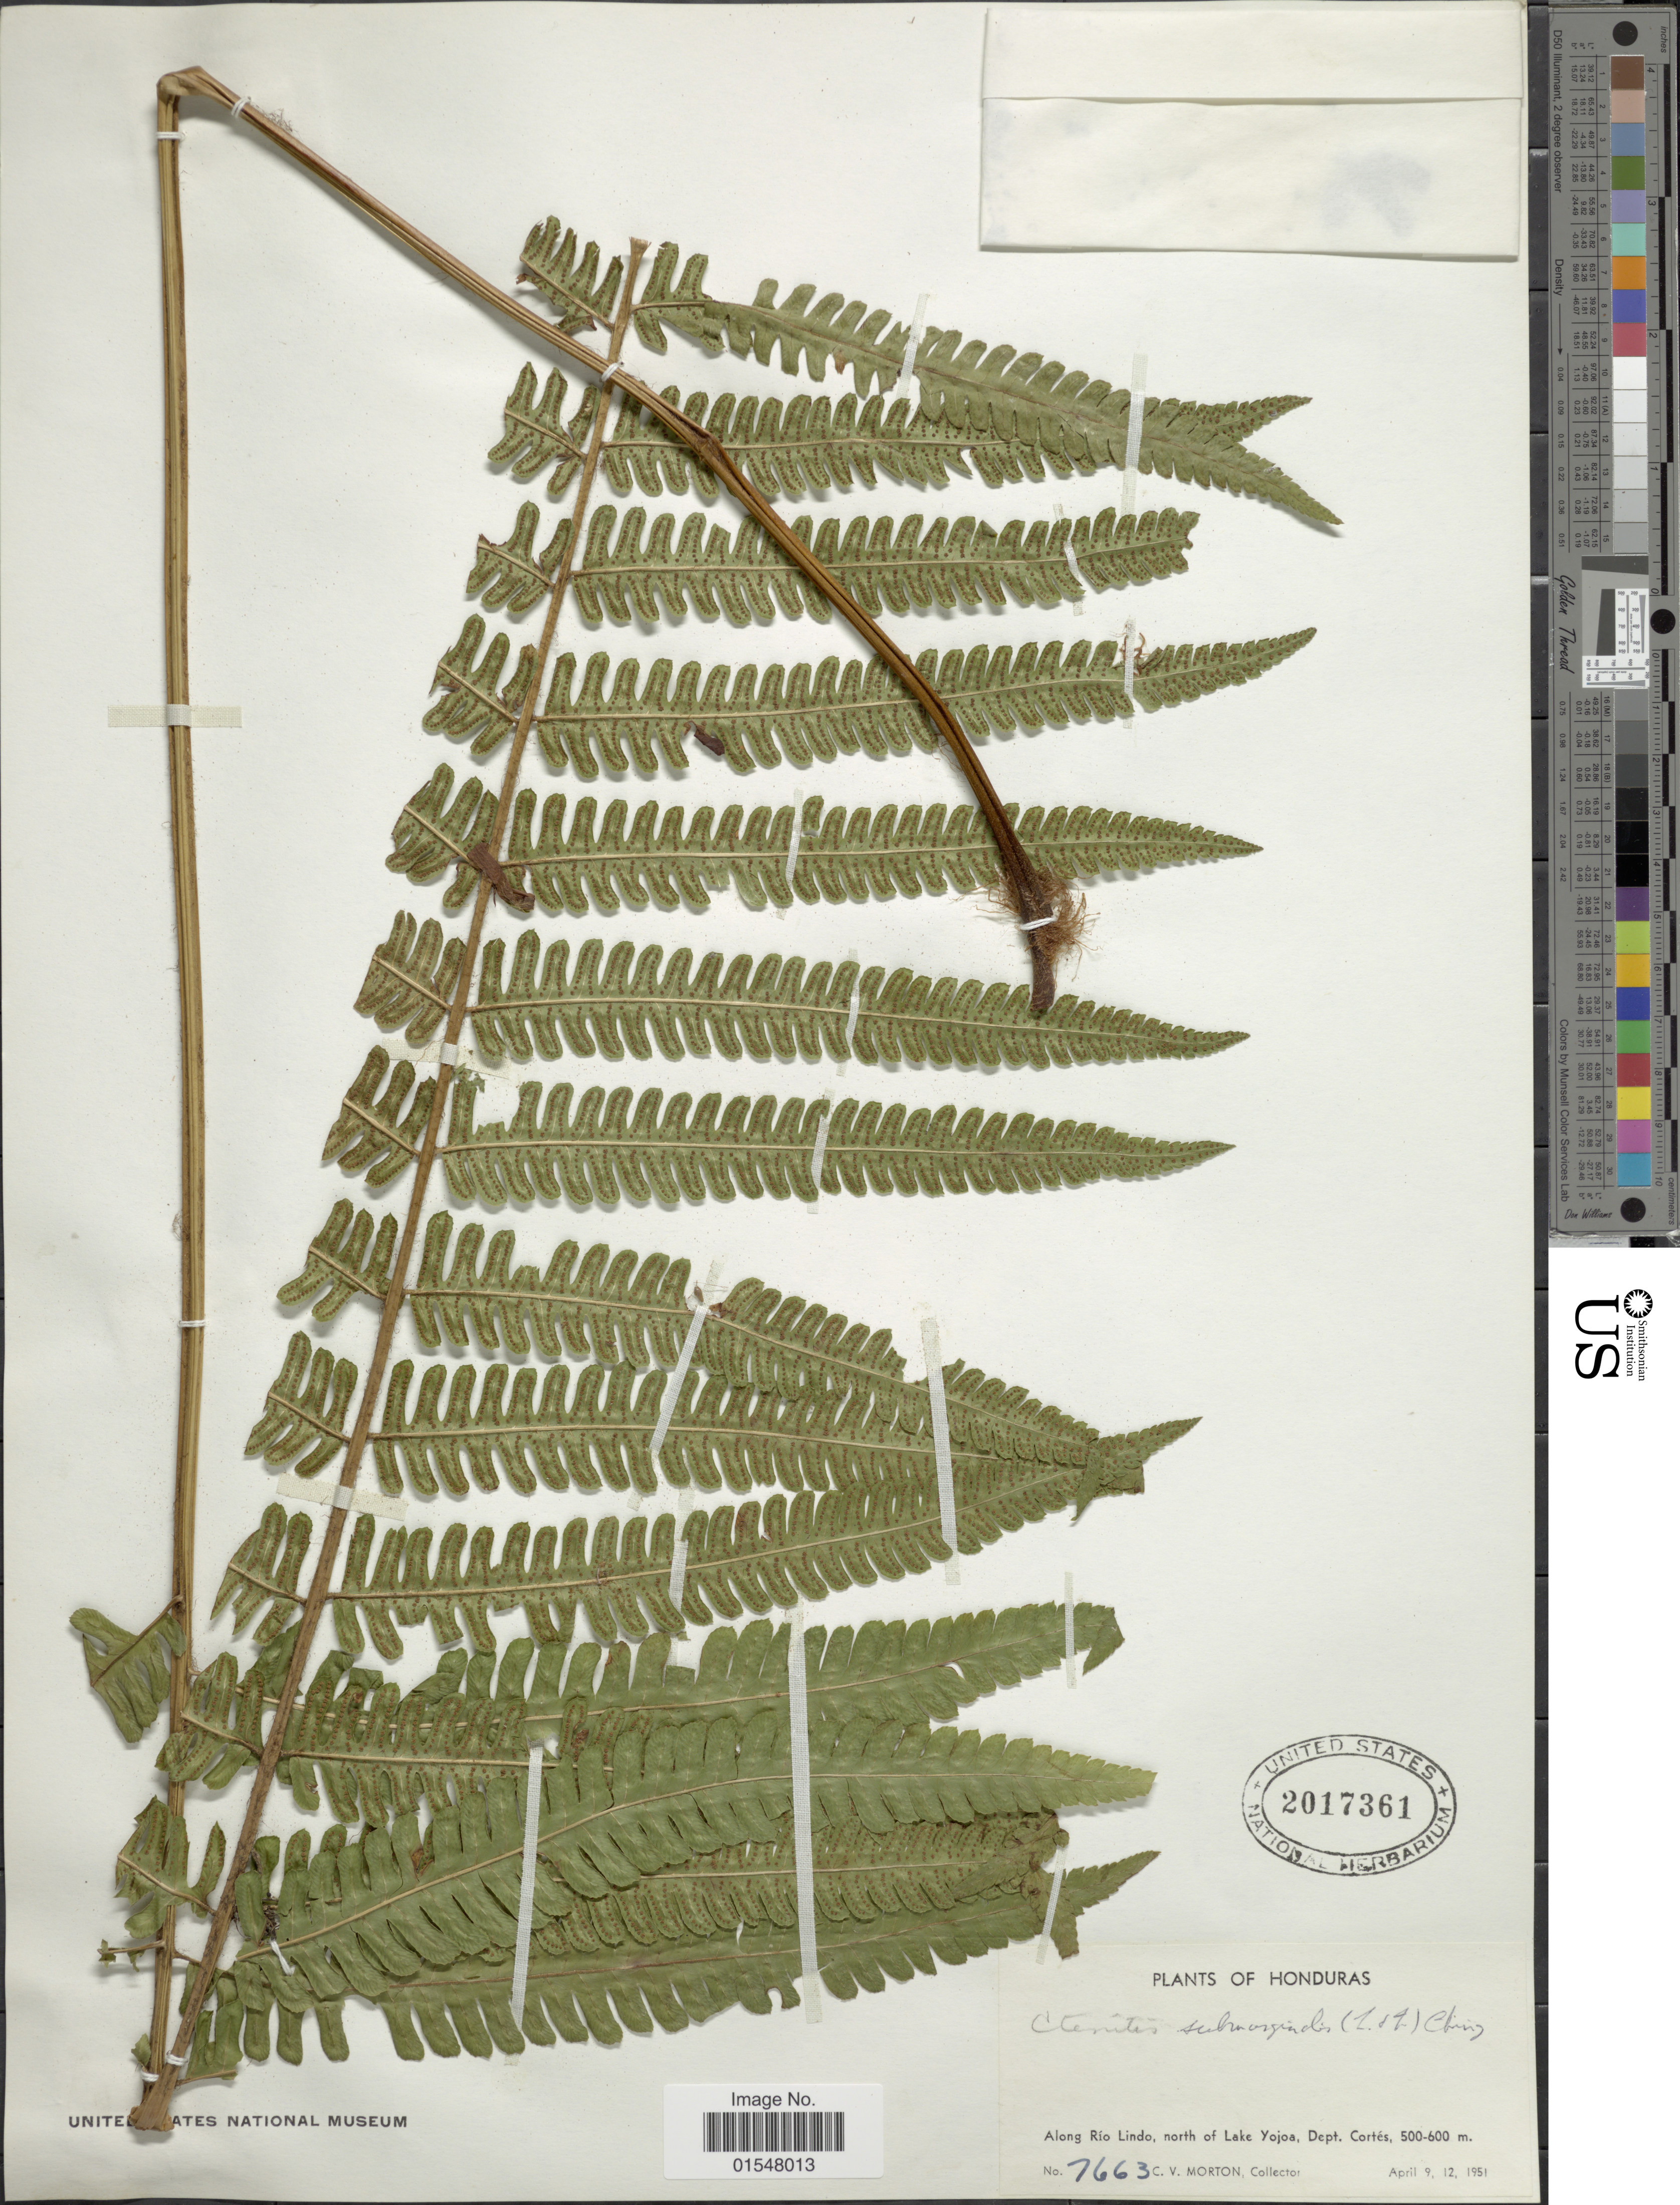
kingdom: Plantae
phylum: Tracheophyta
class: Polypodiopsida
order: Polypodiales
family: Dryopteridaceae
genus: Ctenitis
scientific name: Ctenitis submarginalis f. caripensis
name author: (Humb. & Bonpl. ex Willd.) Lellinger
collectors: C. V. Morton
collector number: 7663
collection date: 1951-04-09/1951-04-12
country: Honduras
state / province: Cortés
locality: Along Río Lindo, north of Lake Yojoa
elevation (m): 500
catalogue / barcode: US 2017361